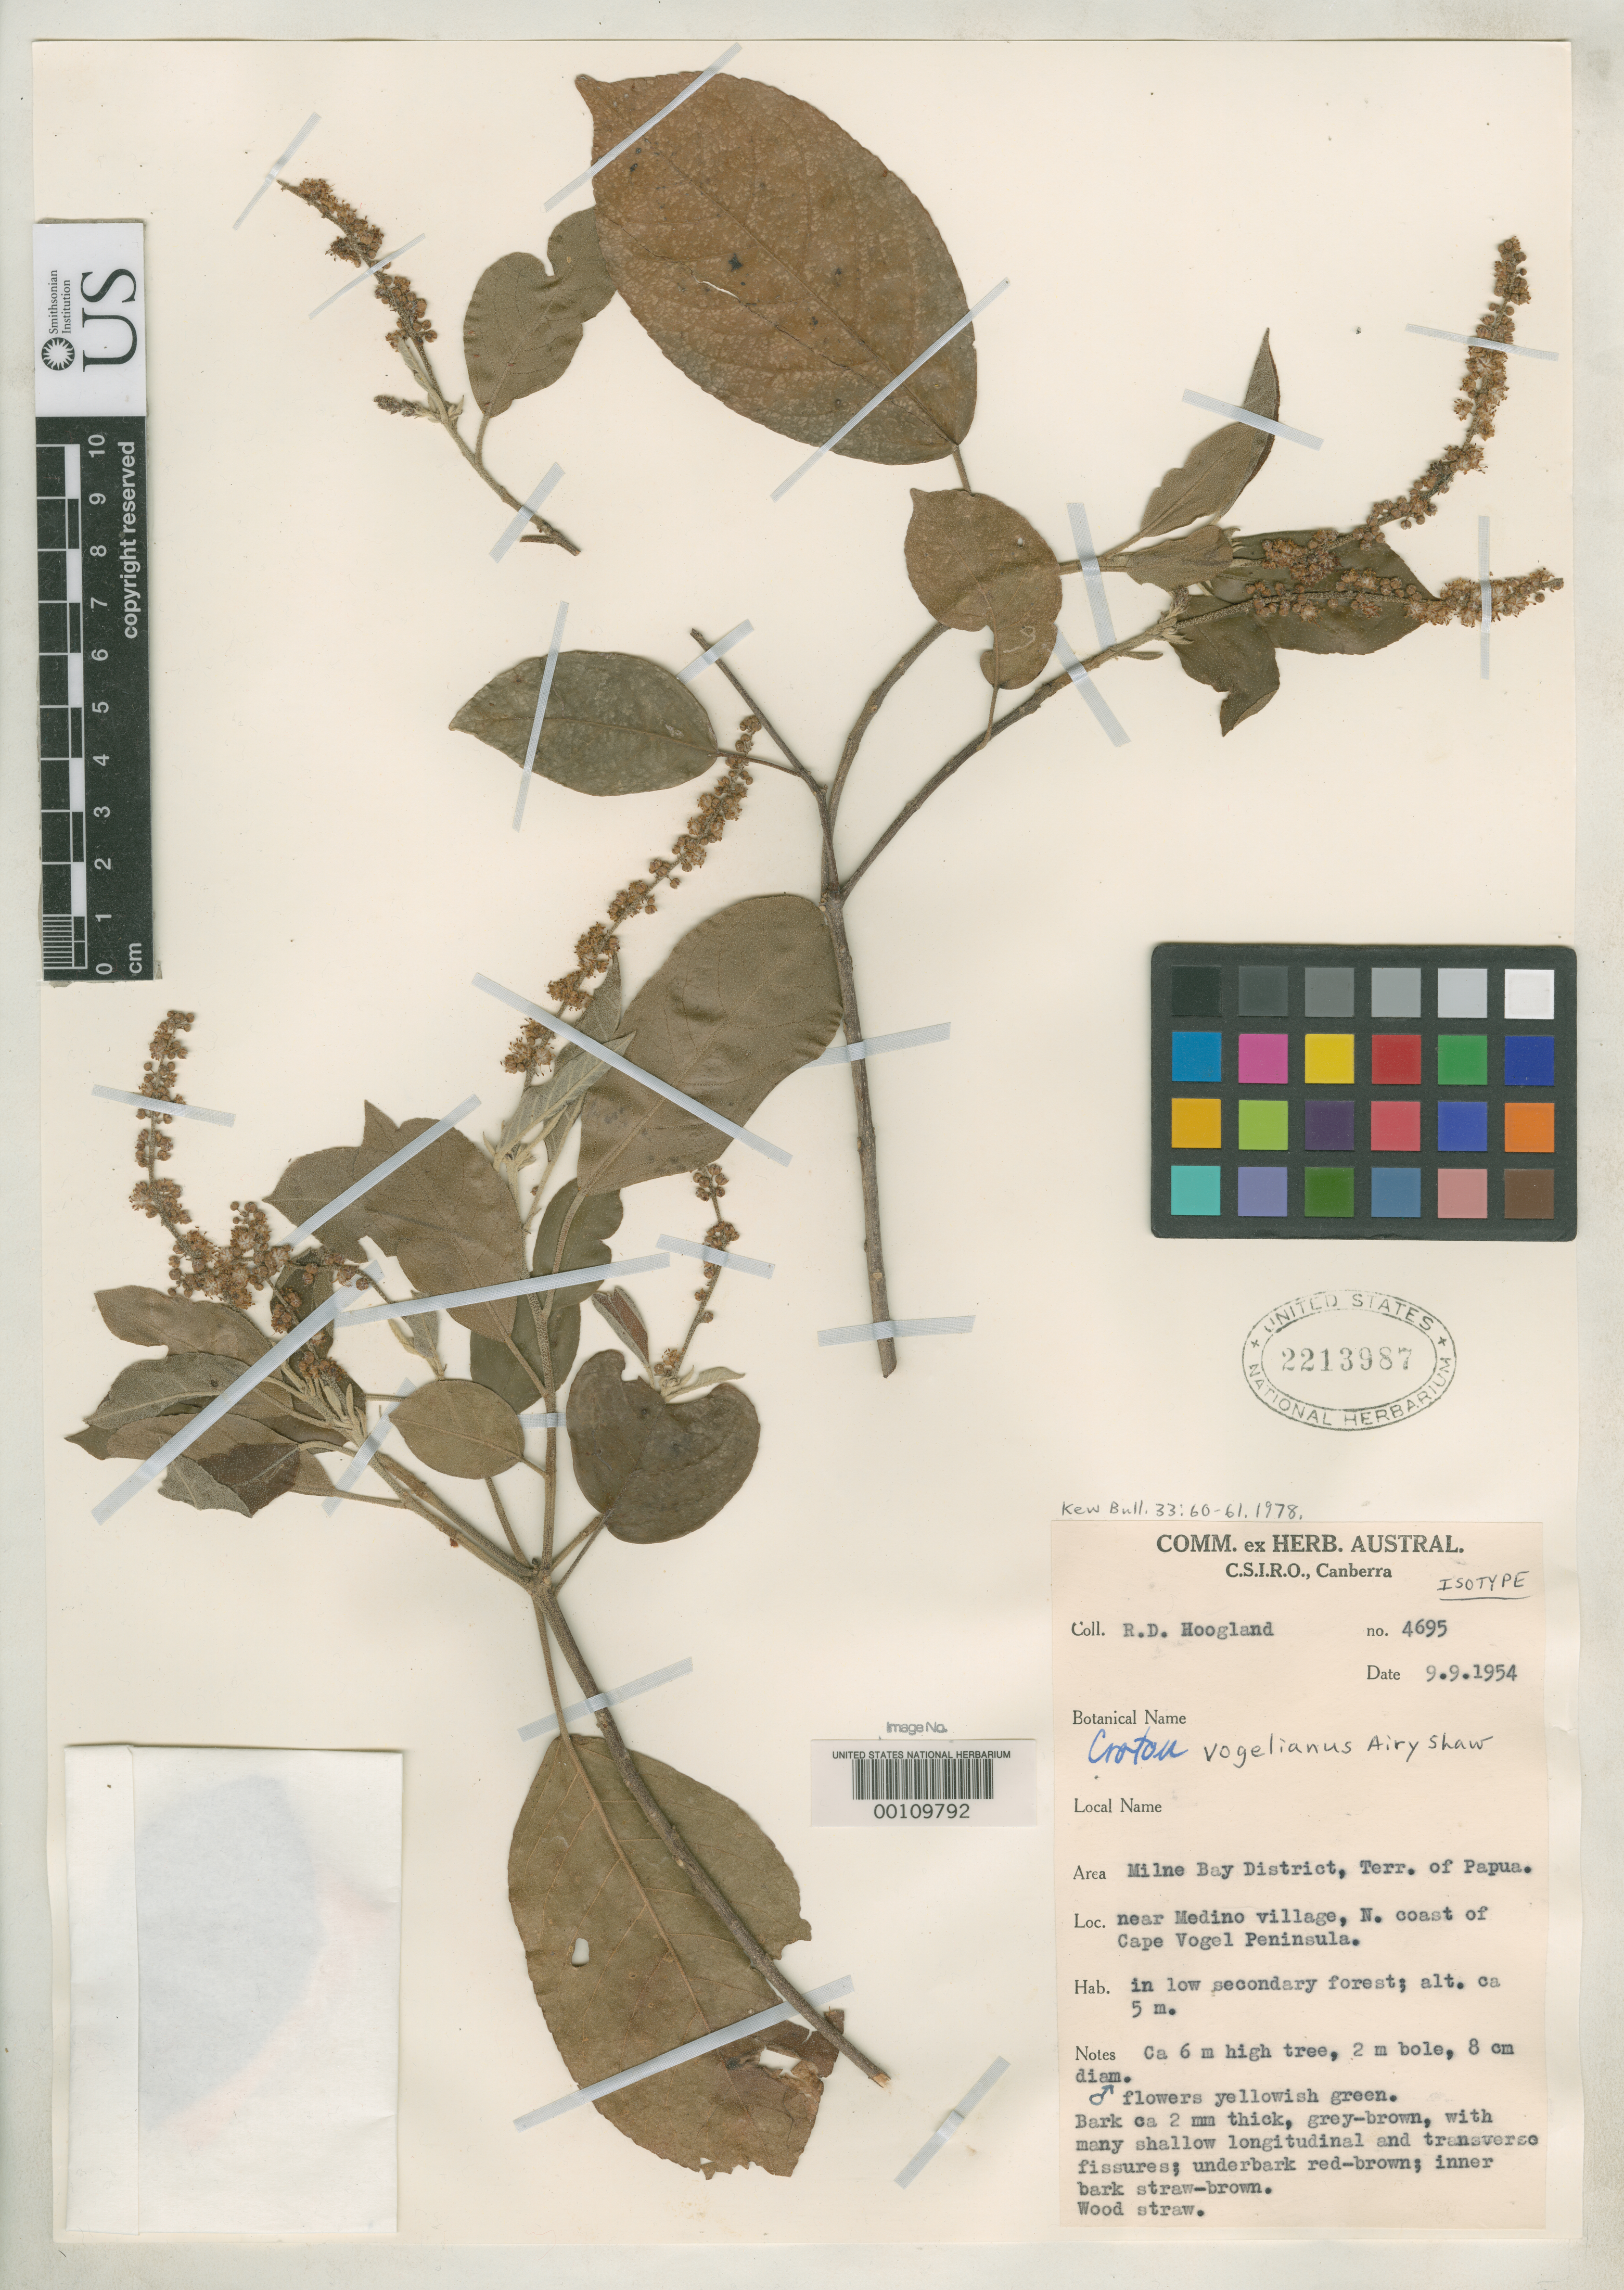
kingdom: Plantae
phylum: Tracheophyta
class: Magnoliopsida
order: Malpighiales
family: Euphorbiaceae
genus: Croton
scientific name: Croton vogelianus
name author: Airy Shaw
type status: Isotype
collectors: R. D. Hoogland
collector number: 4695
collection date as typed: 09 Aug 1954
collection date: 1954-08-09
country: Papua New Guinea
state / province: Milne Bay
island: New Guinea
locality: Near Medino Village, N coast of Cape Vogel Peninsula.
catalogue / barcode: US 2213987